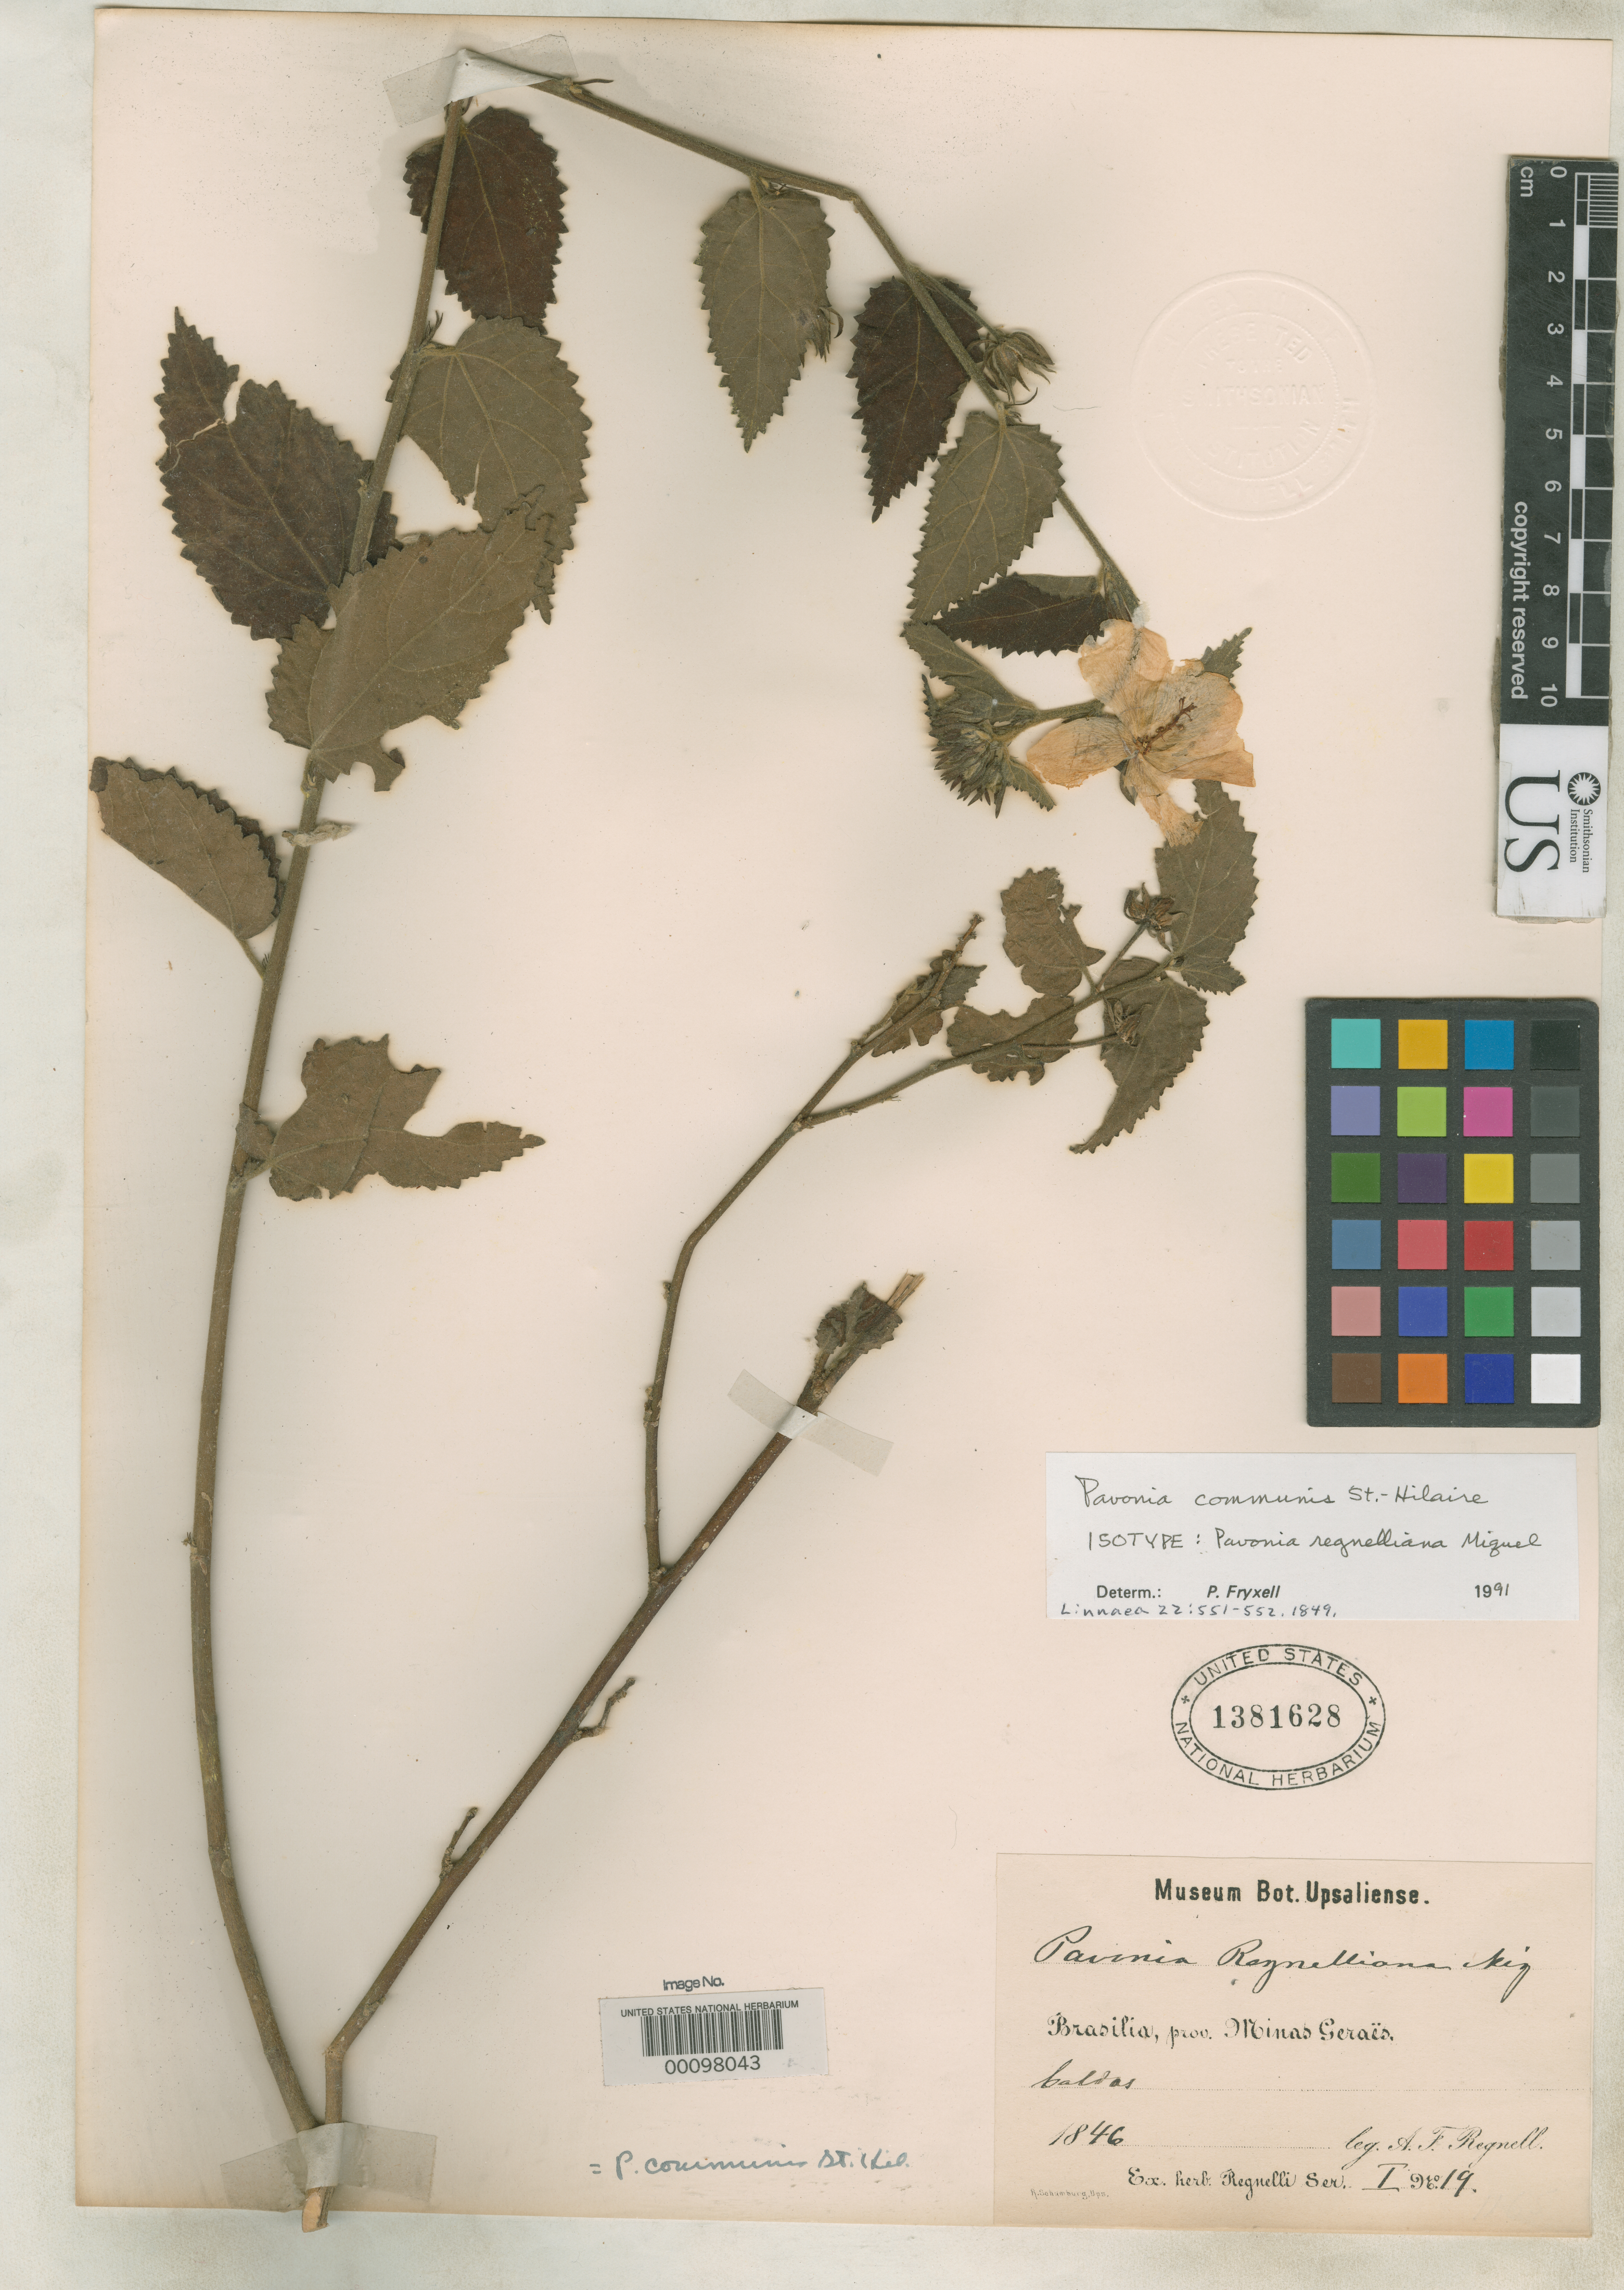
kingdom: Plantae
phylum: Tracheophyta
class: Magnoliopsida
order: Malvales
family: Malvaceae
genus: Pavonia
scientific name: Pavonia regnelliana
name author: Miq.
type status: Isotype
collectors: A. F. Regnell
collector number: I 19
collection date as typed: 1846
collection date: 1846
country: Brazil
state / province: Minas Gerais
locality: Caldas.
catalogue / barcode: US 1381628